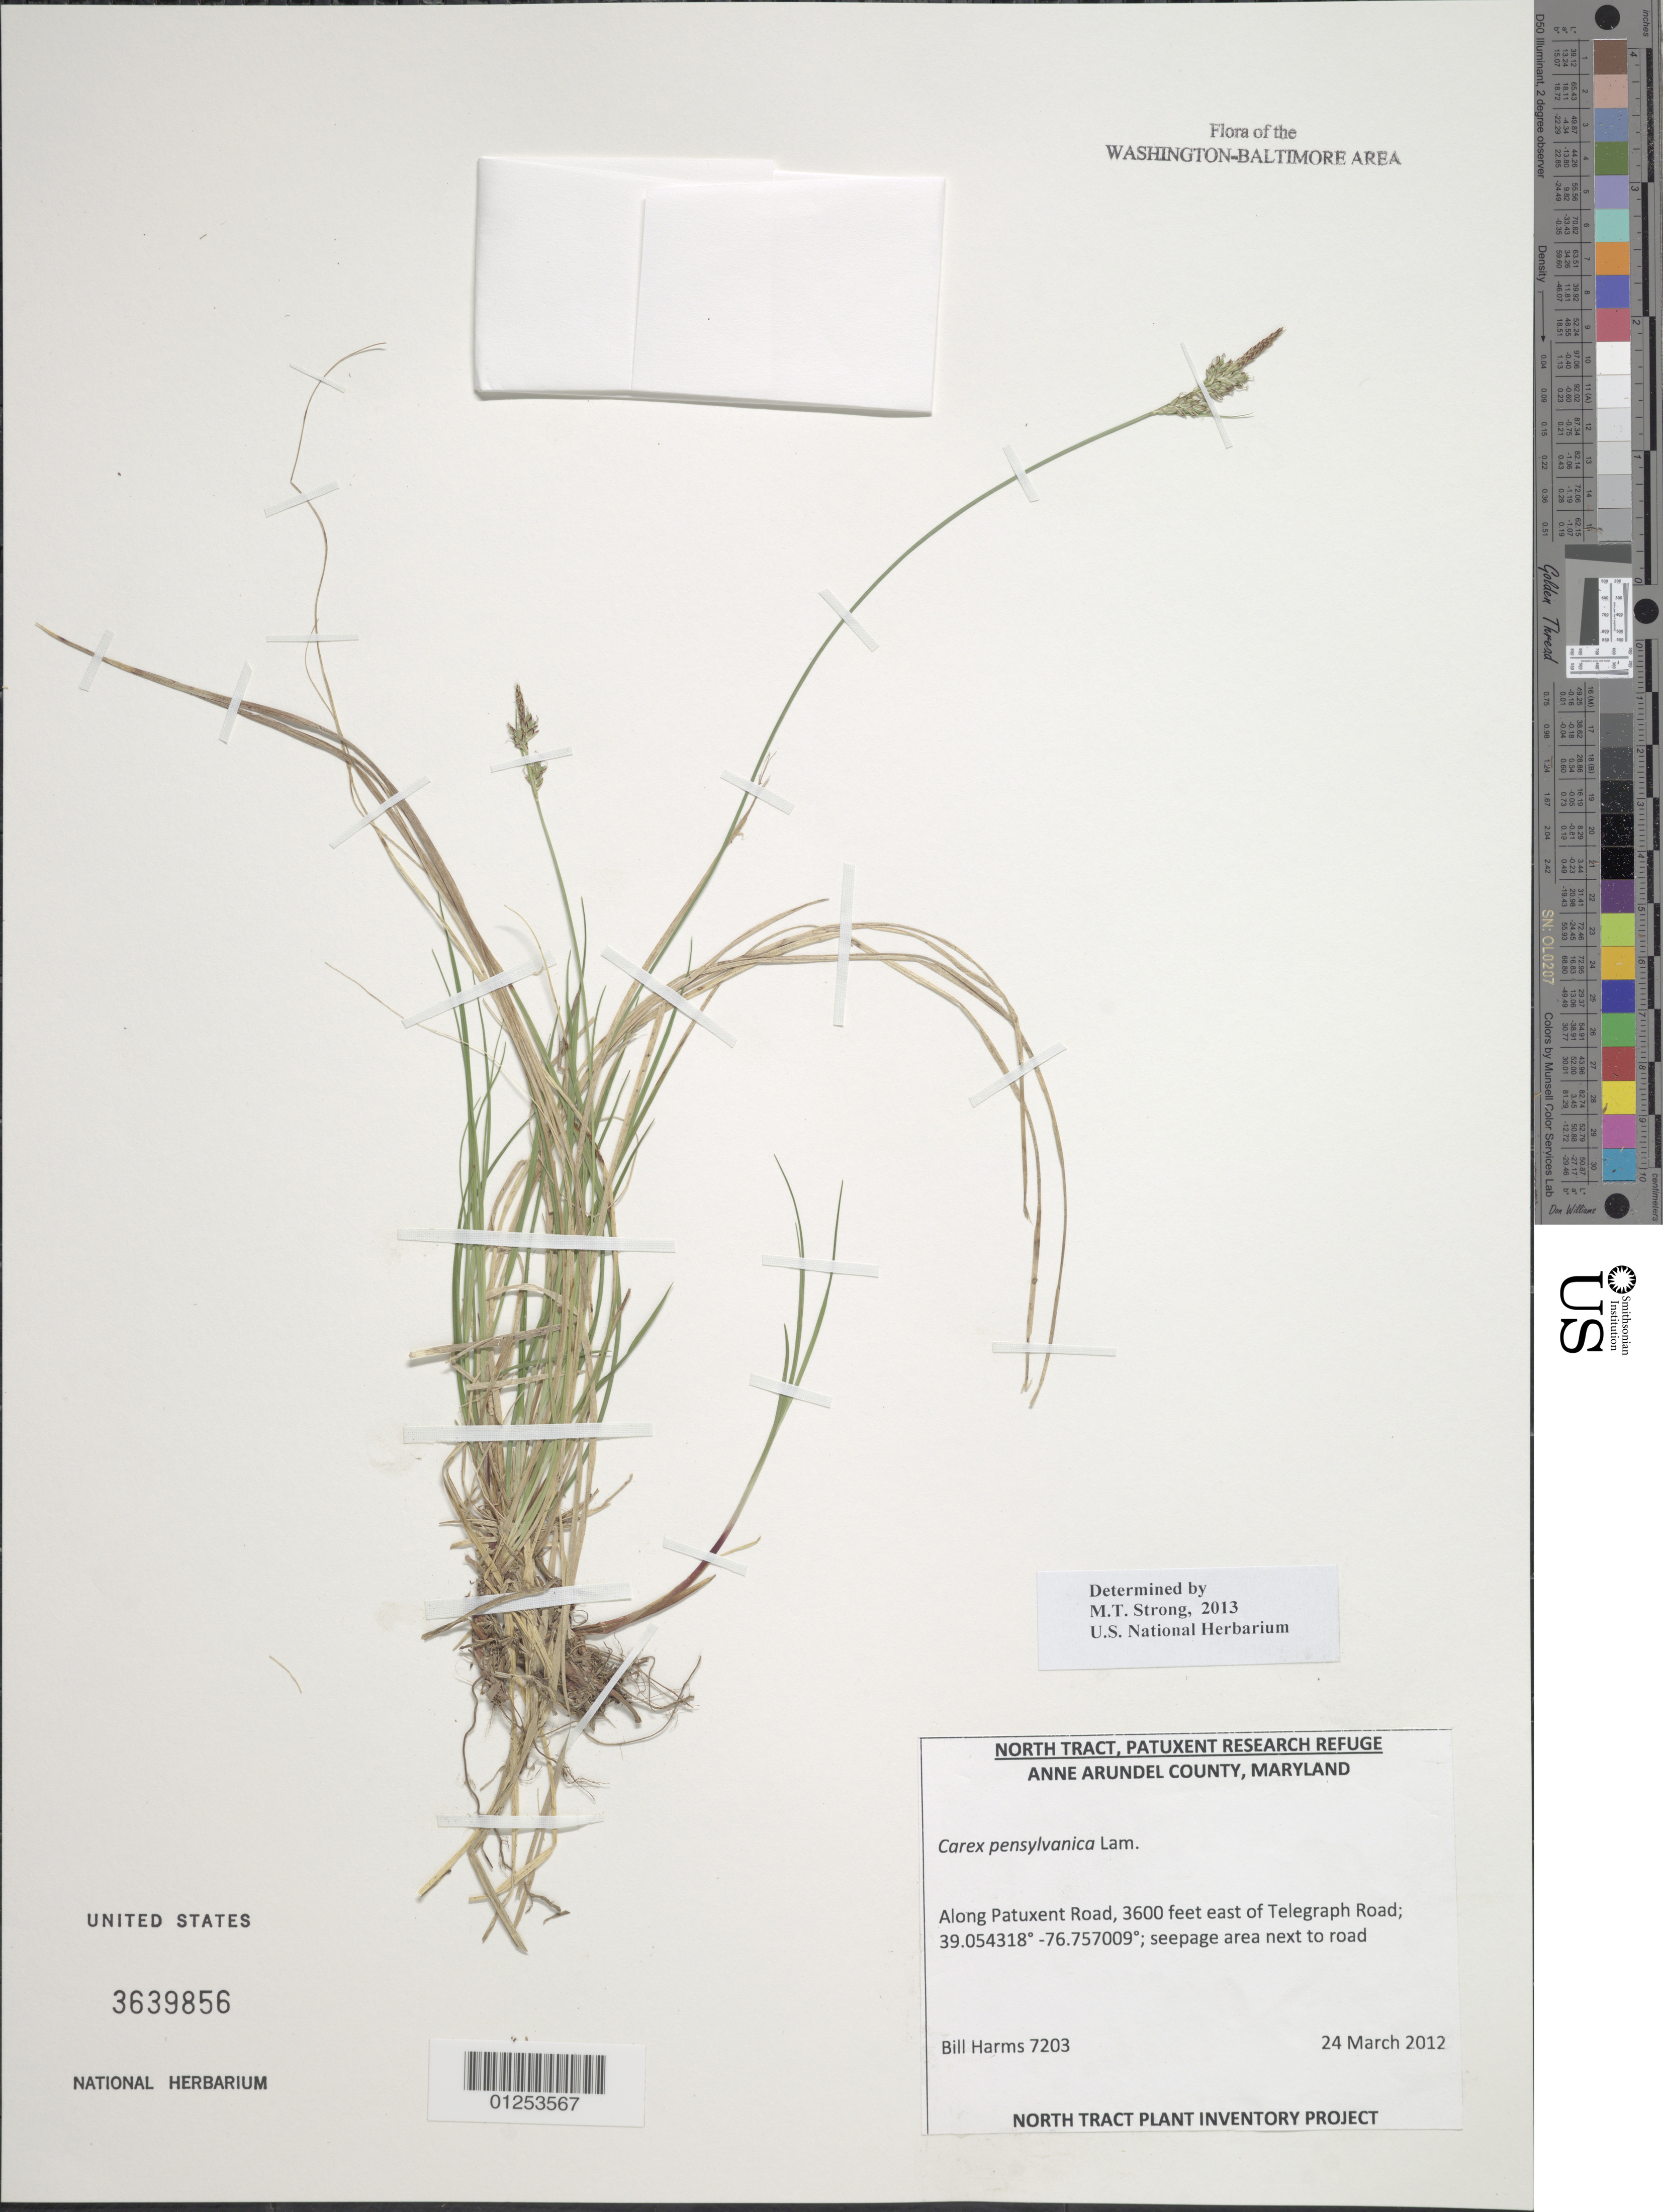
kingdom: Plantae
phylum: Tracheophyta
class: Liliopsida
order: Poales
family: Cyperaceae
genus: Carex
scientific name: Carex pensylvanica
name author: Lam.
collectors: B. Harms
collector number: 7203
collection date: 2012-03-24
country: United States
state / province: Maryland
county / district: Anne Arundel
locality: Along Patuxent Road, 3600 feet east of Telegraph Road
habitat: Seepage area next to road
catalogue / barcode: US 3639856